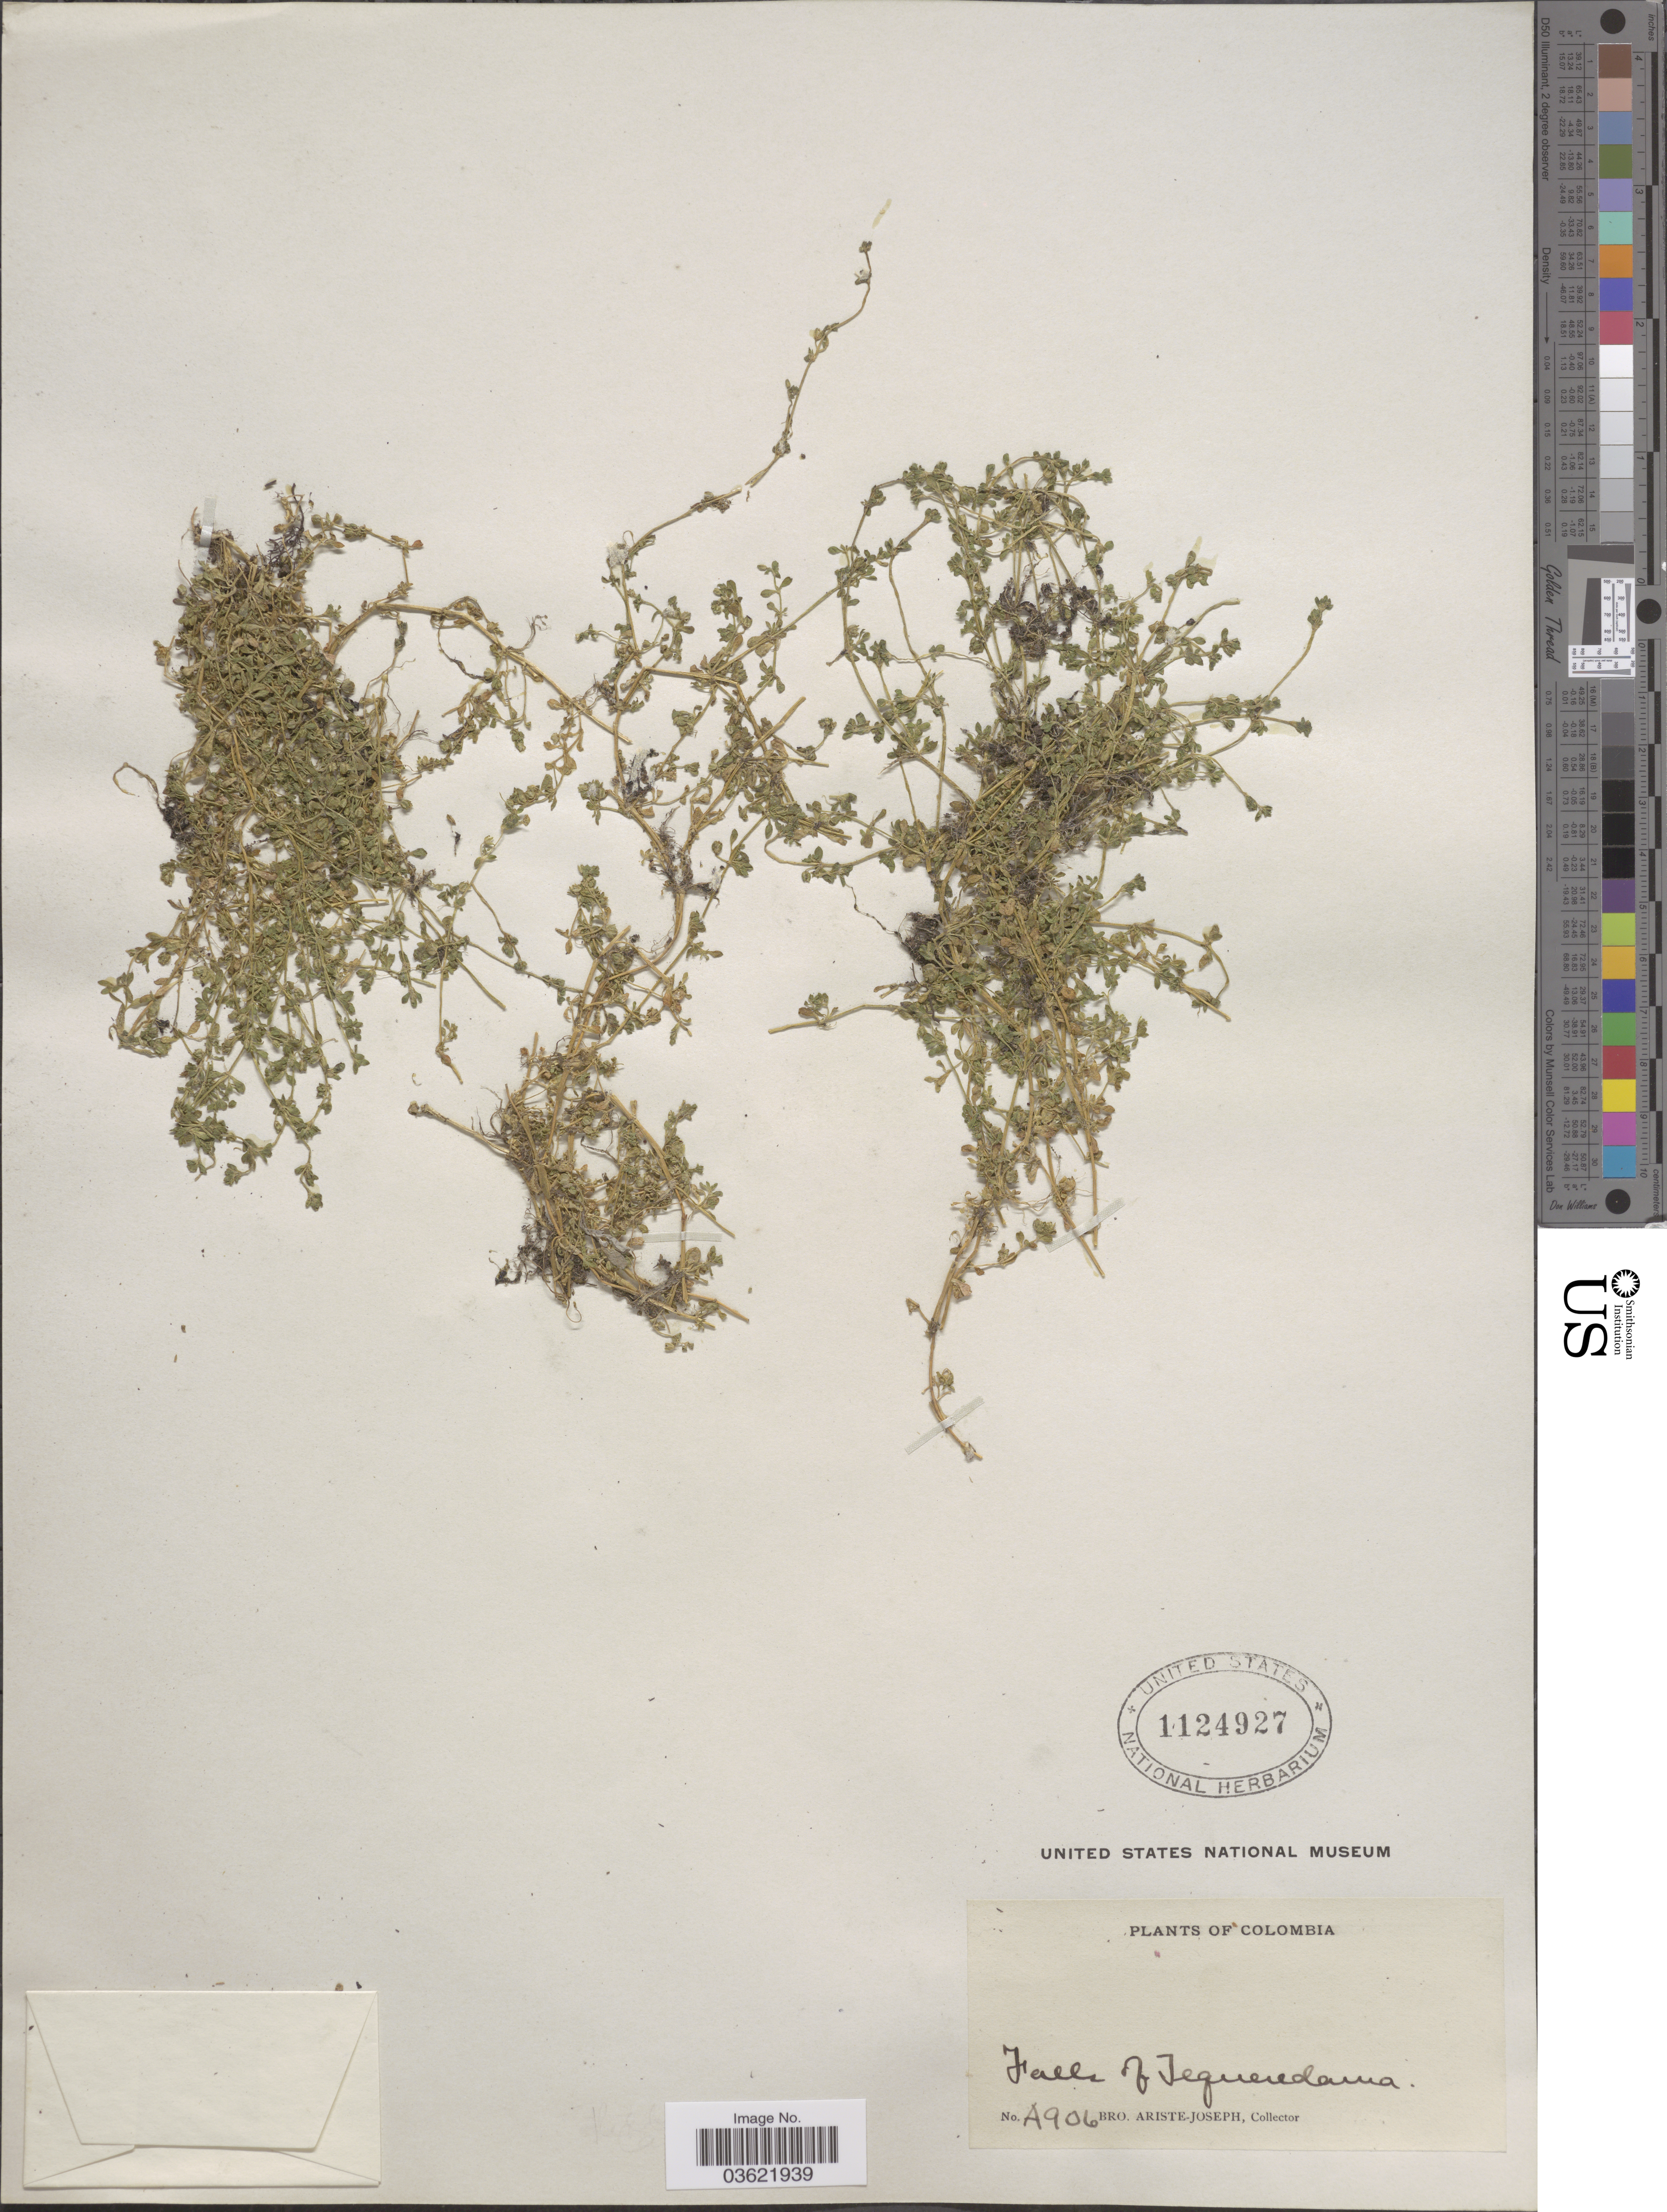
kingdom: Plantae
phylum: Tracheophyta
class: Magnoliopsida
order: Caryophyllales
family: Caryophyllaceae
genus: Arenaria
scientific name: Arenaria musciformis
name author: Triana & Planch.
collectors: Bro. Ariste-Joseph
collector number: A906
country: Colombia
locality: Falls of Tequendama.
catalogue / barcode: US 1124927